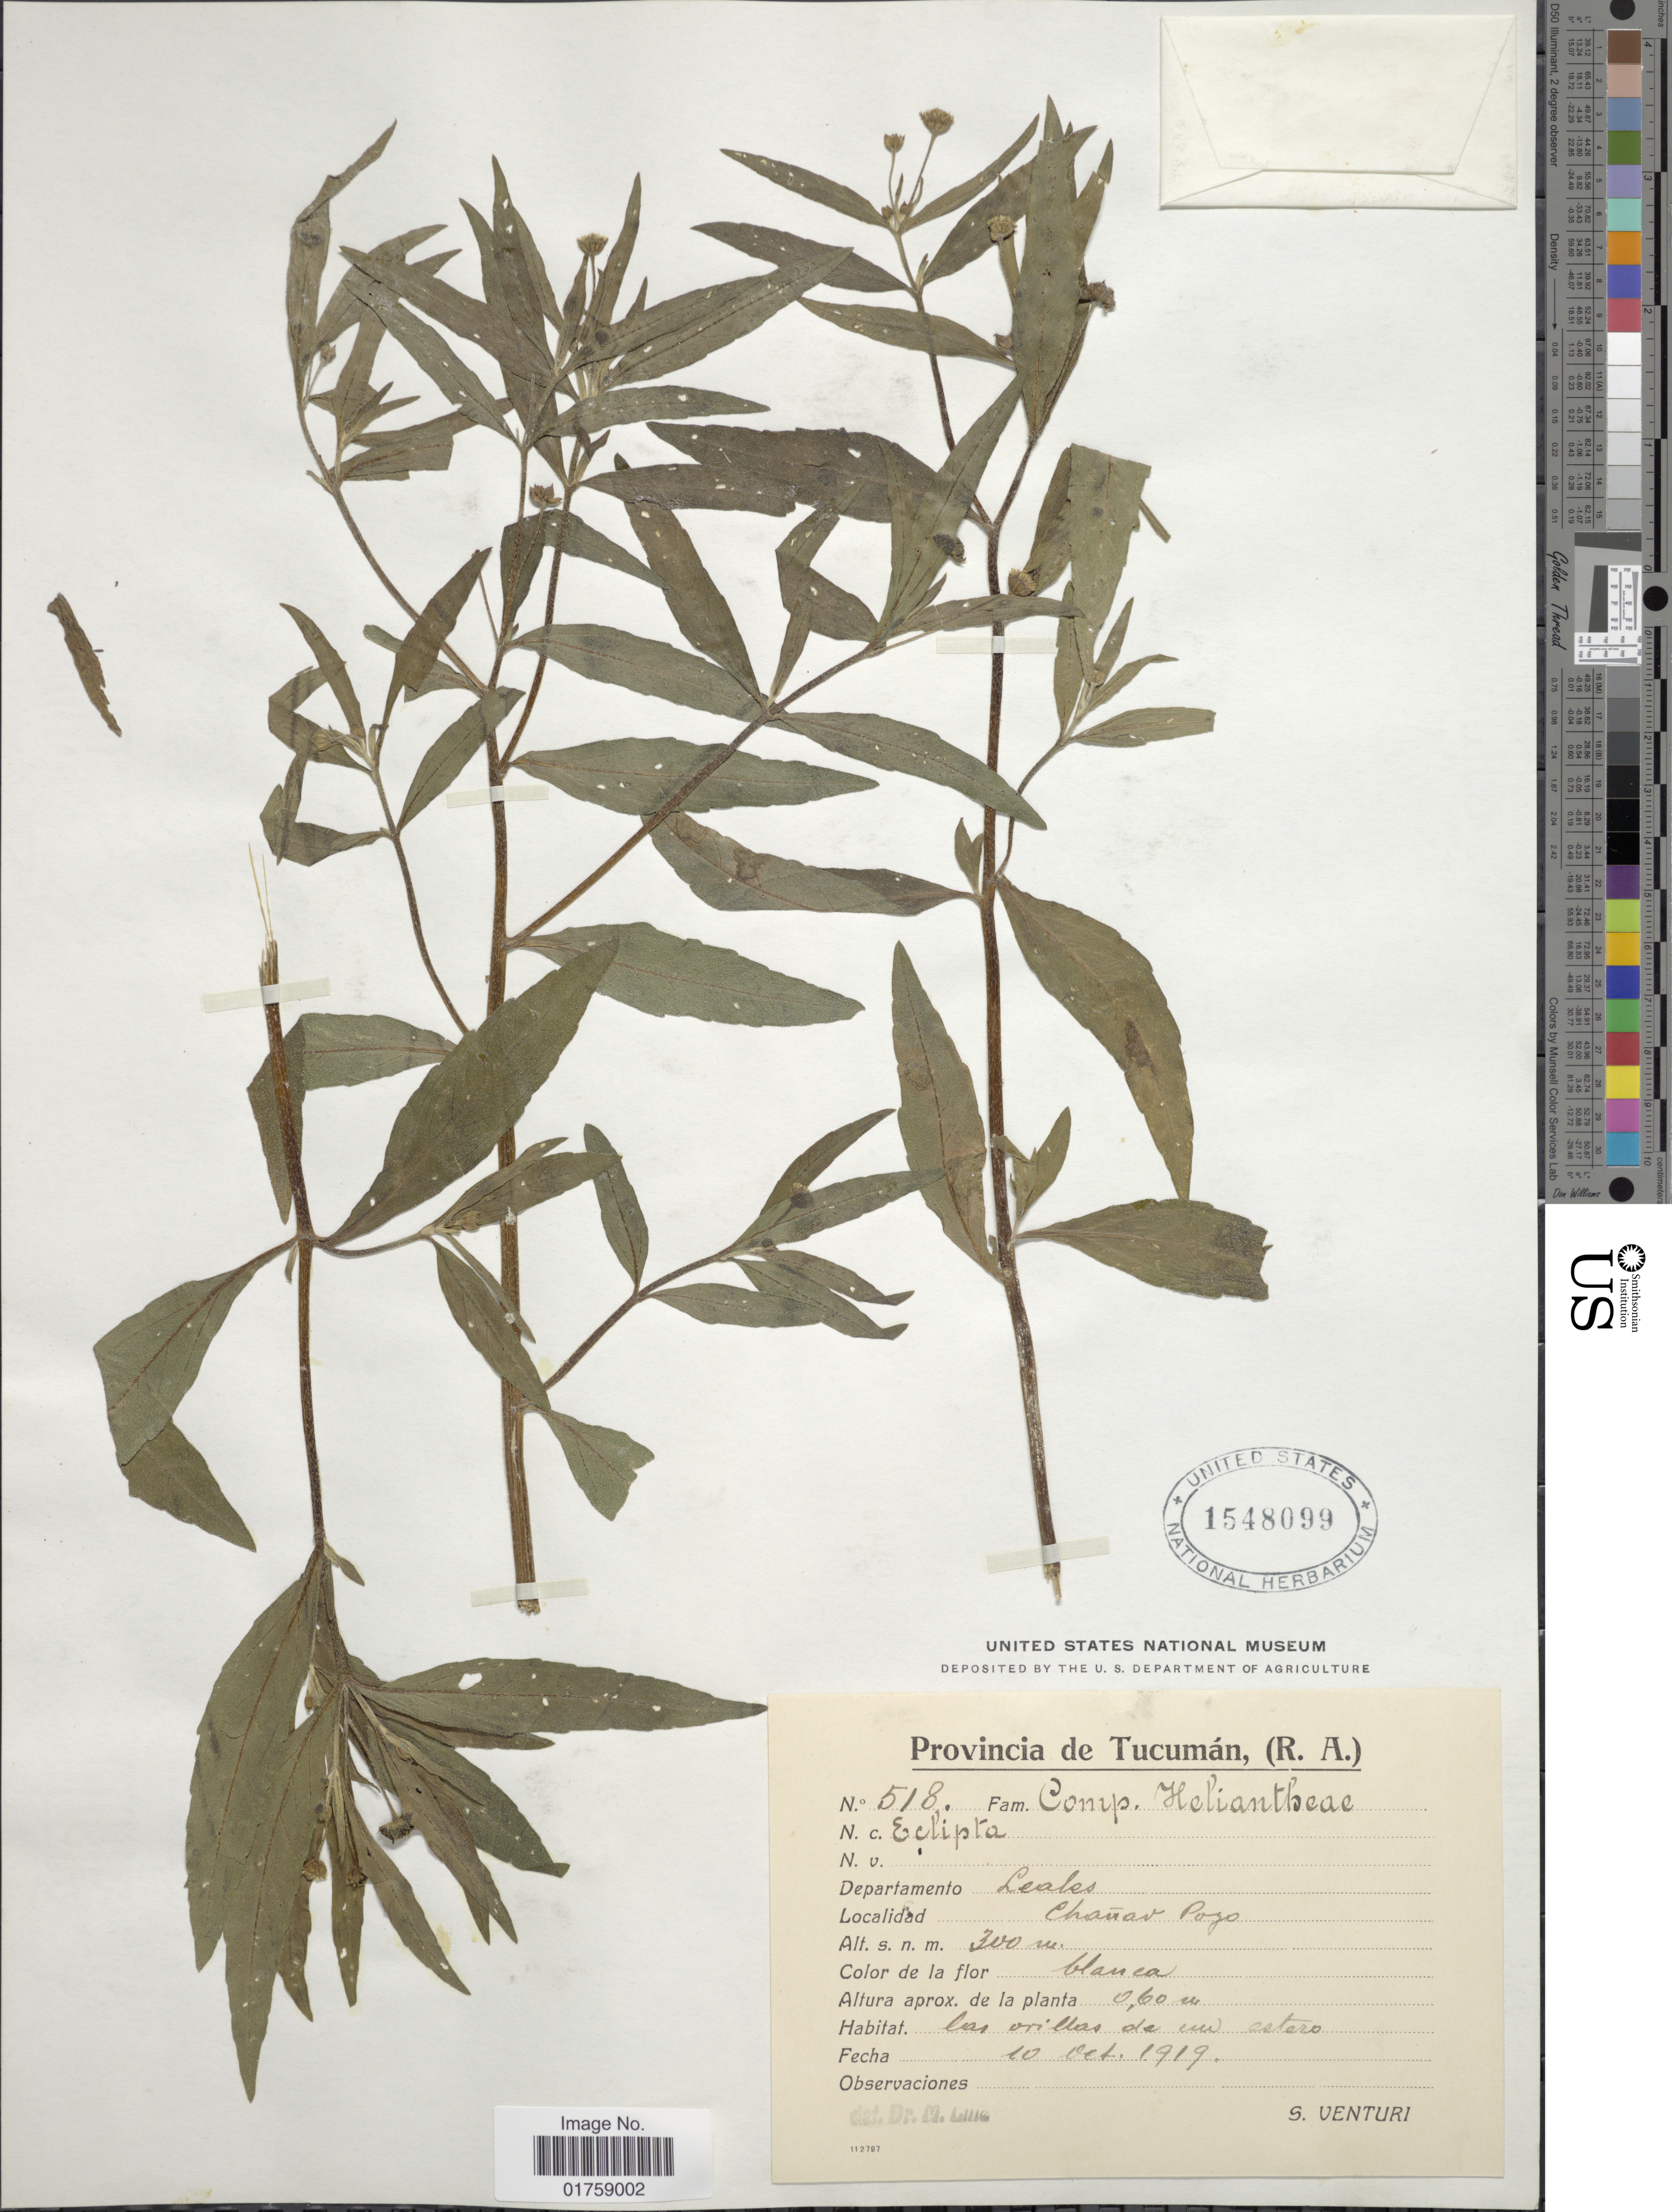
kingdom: Plantae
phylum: Tracheophyta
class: Magnoliopsida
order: Asterales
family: Asteraceae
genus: Eclipta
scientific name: Eclipta prostrata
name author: (L.) L.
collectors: S. Venturi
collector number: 518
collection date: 1919-10-10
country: Argentina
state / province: Tucumán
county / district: Leales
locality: Chañar Pozo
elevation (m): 300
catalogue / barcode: US 1548099